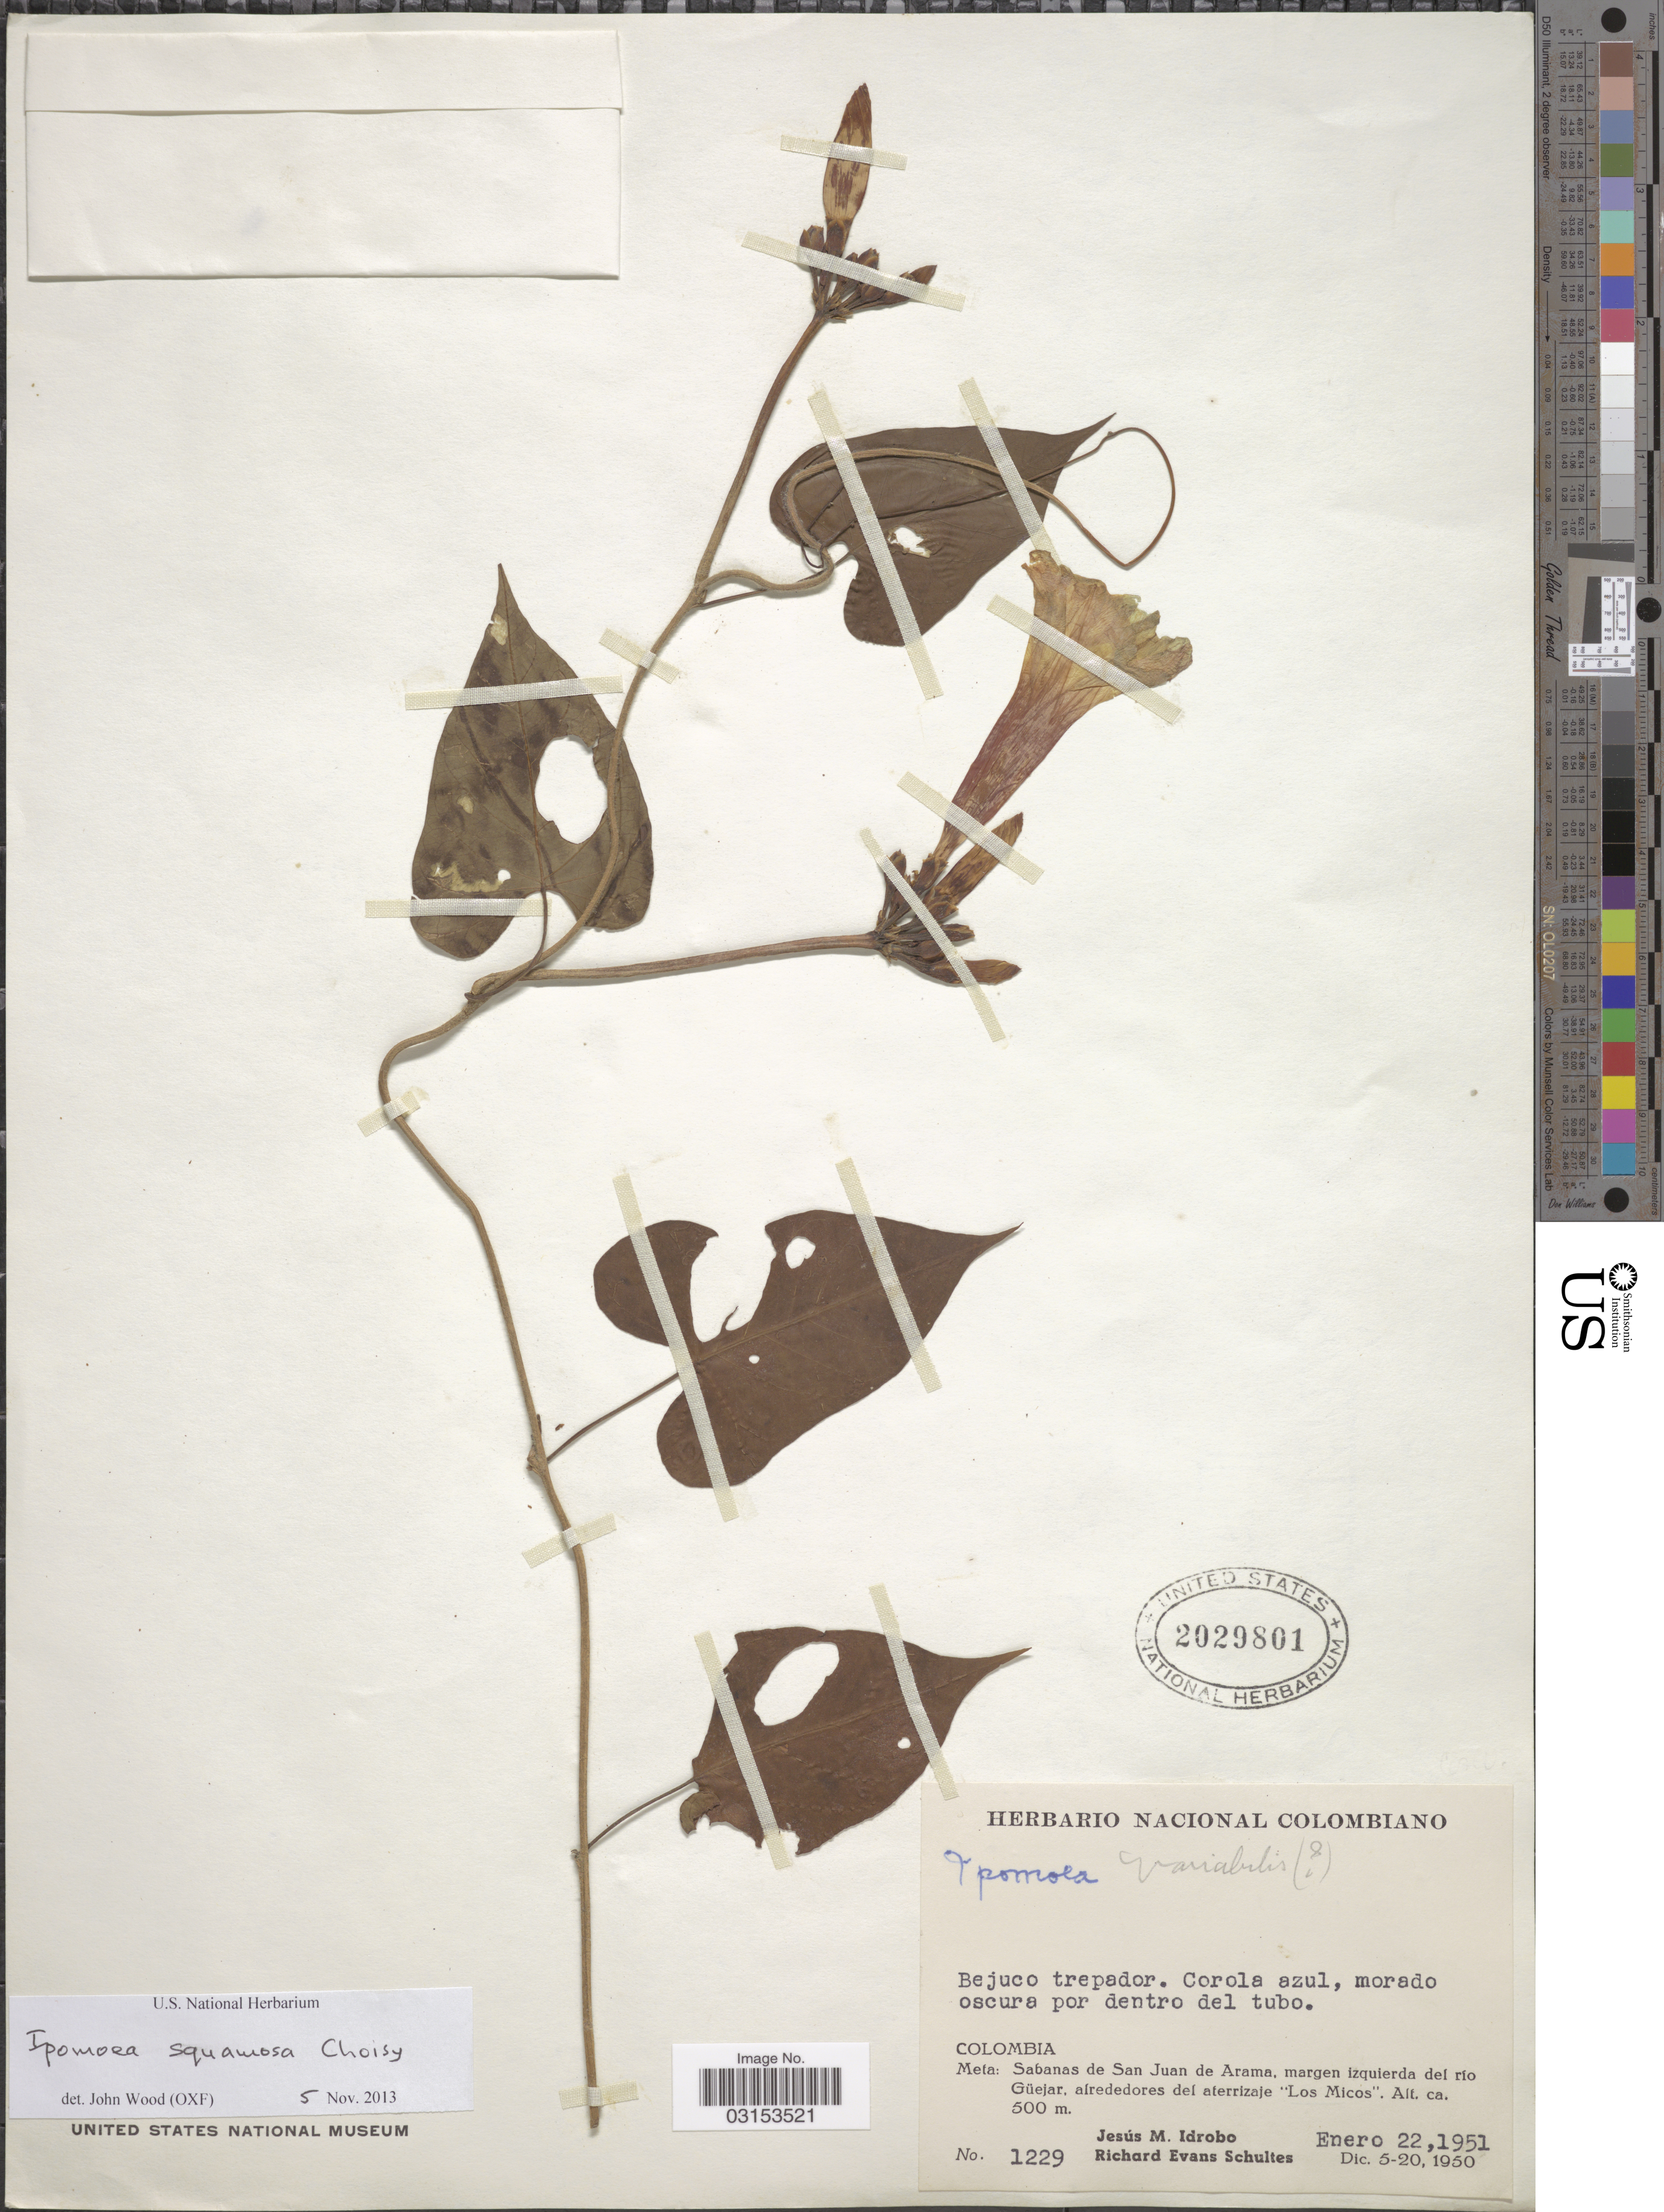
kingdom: Plantae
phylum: Tracheophyta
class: Magnoliopsida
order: Solanales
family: Convolvulaceae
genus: Ipomoea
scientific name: Ipomoea squamosa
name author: Choisy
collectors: J. M. Idrobo & R. E. Schultes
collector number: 1229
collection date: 1951-01-22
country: Colombia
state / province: Meta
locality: Sabanas de San Juan de Arama, margen izquierda del río Güejar, alrededores del alerrizaje "Los Micos".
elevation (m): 500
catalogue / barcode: US 2029801